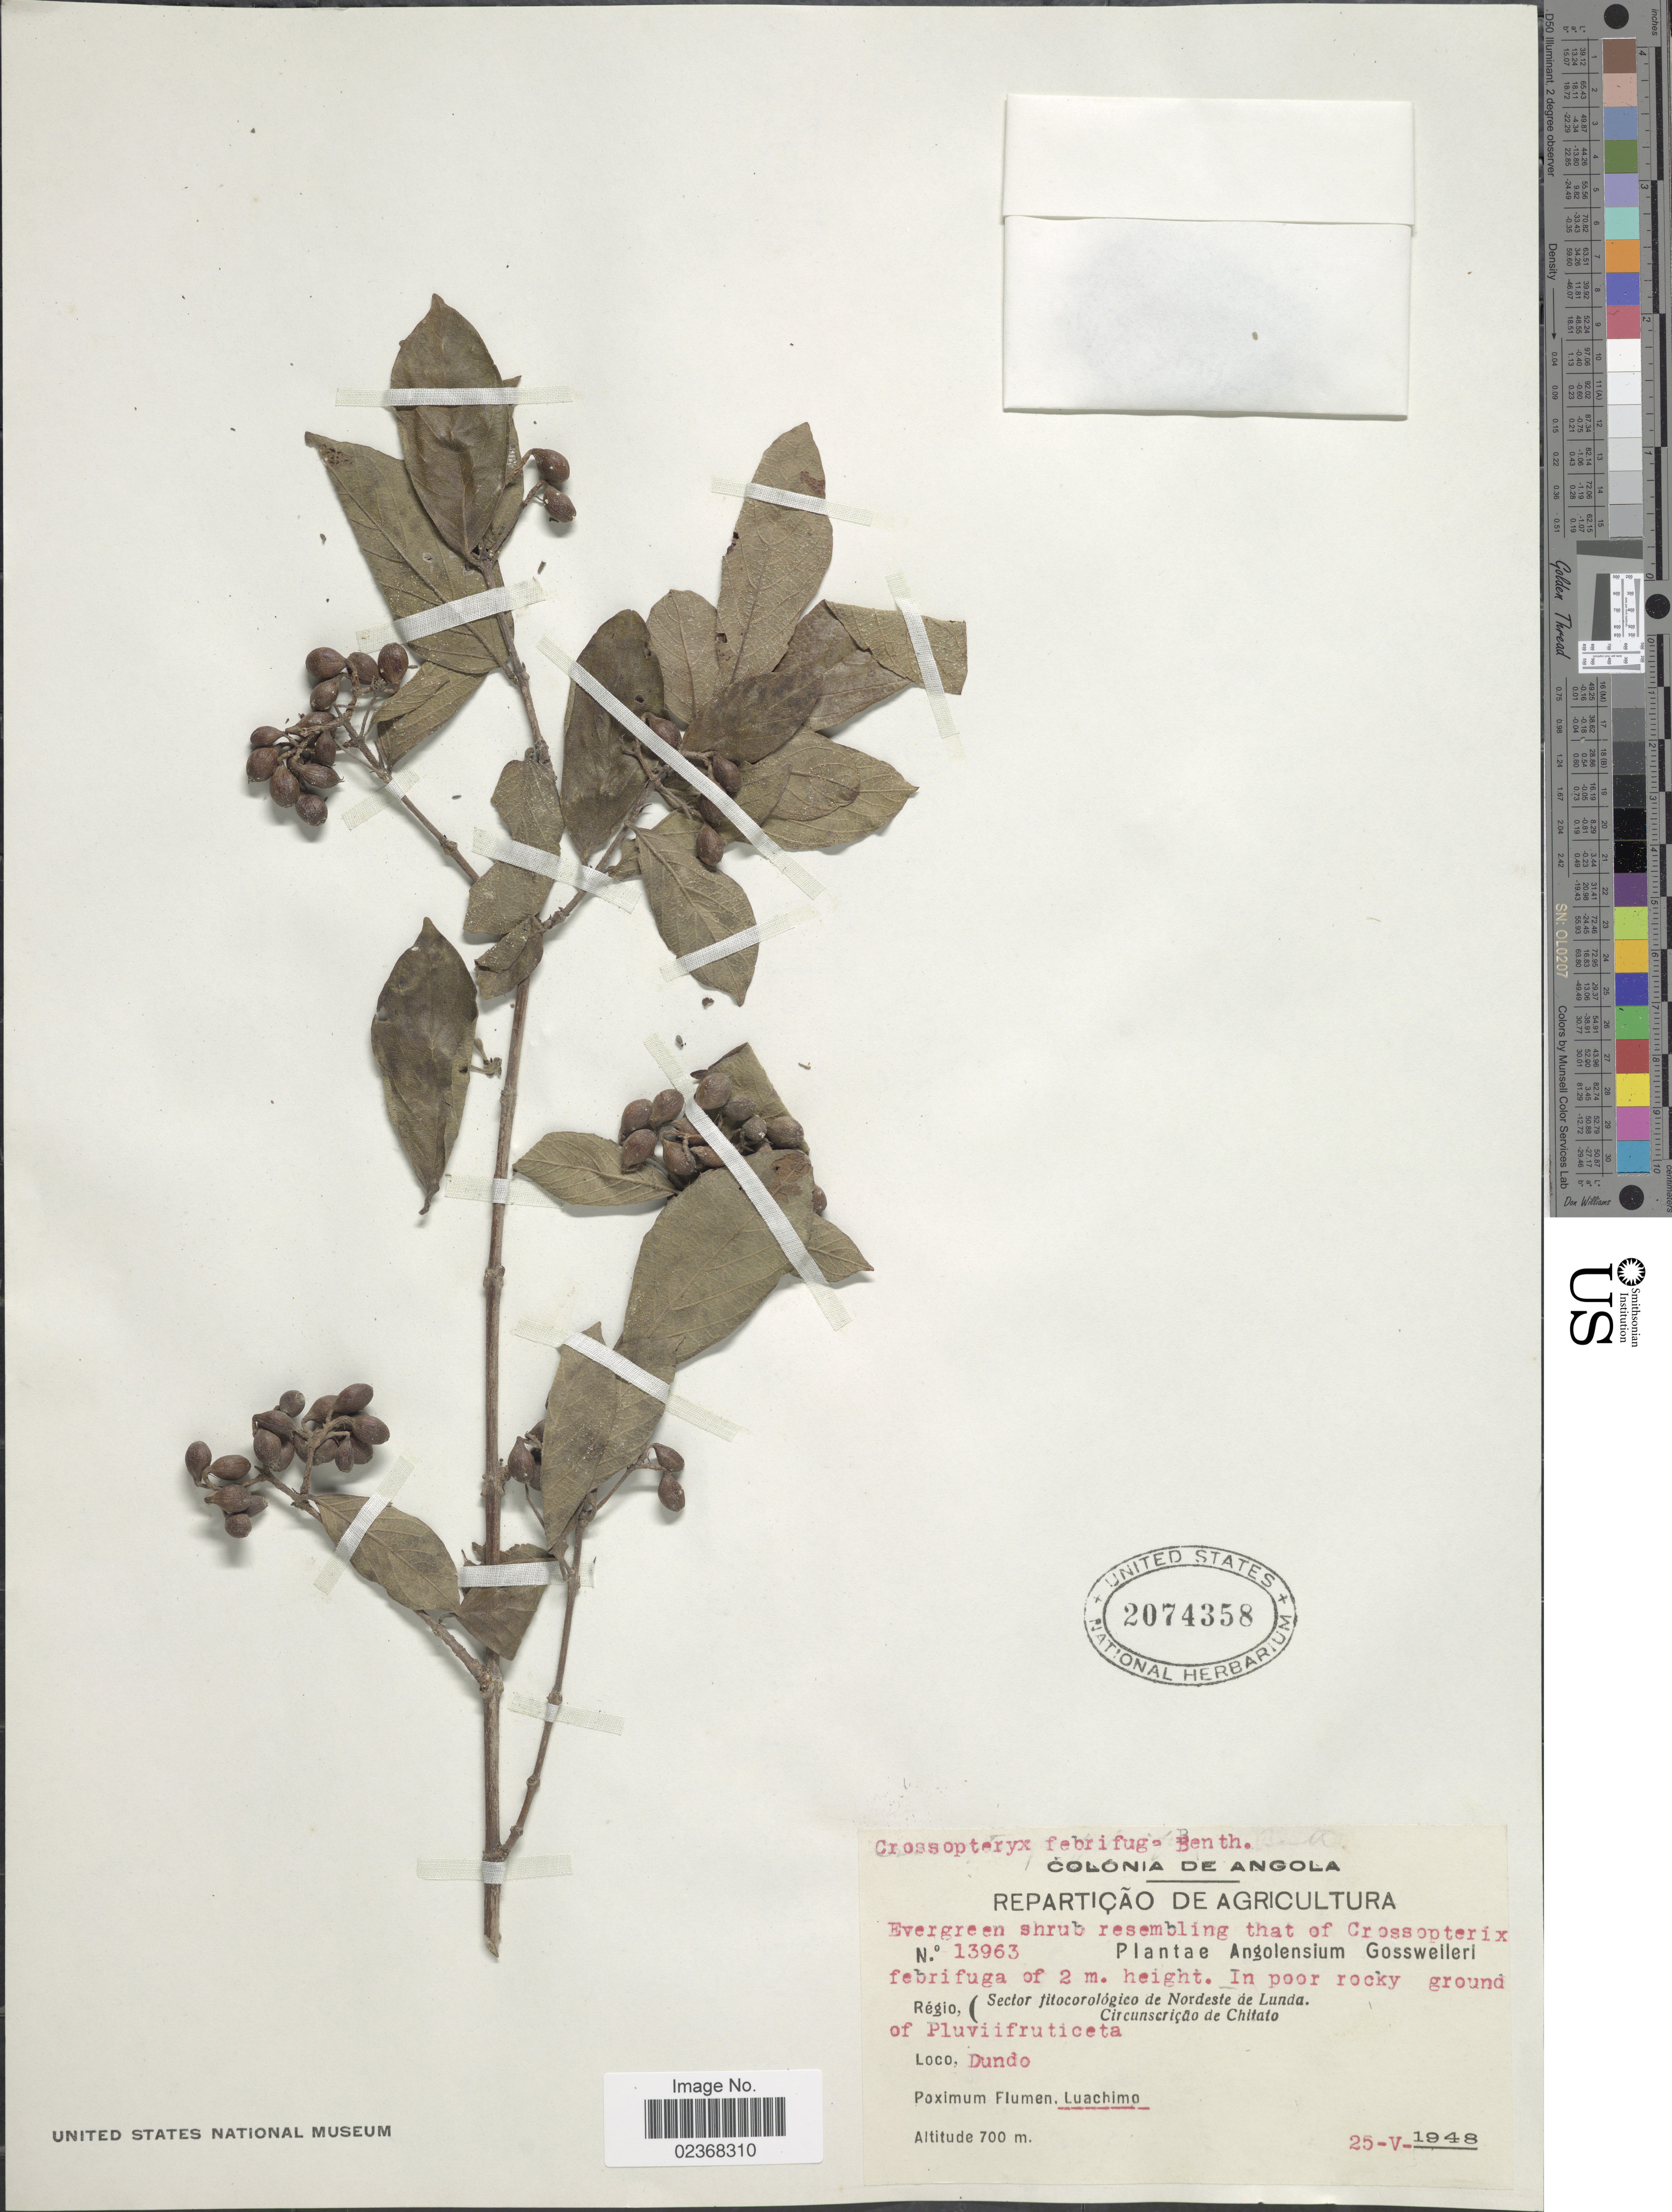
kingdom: Plantae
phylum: Tracheophyta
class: Magnoliopsida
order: Gentianales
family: Rubiaceae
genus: Crossopteryx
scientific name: Crossopteryx febrifuga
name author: (Afzel. ex G. Don) Benth.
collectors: -. Gossweiler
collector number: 13963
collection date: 1948-05-25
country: Angola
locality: Colonia de Angola, In poor rocky ground of Pluviifruticeta, Poximum Flumen, Luachimo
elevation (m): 700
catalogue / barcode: US 2074358